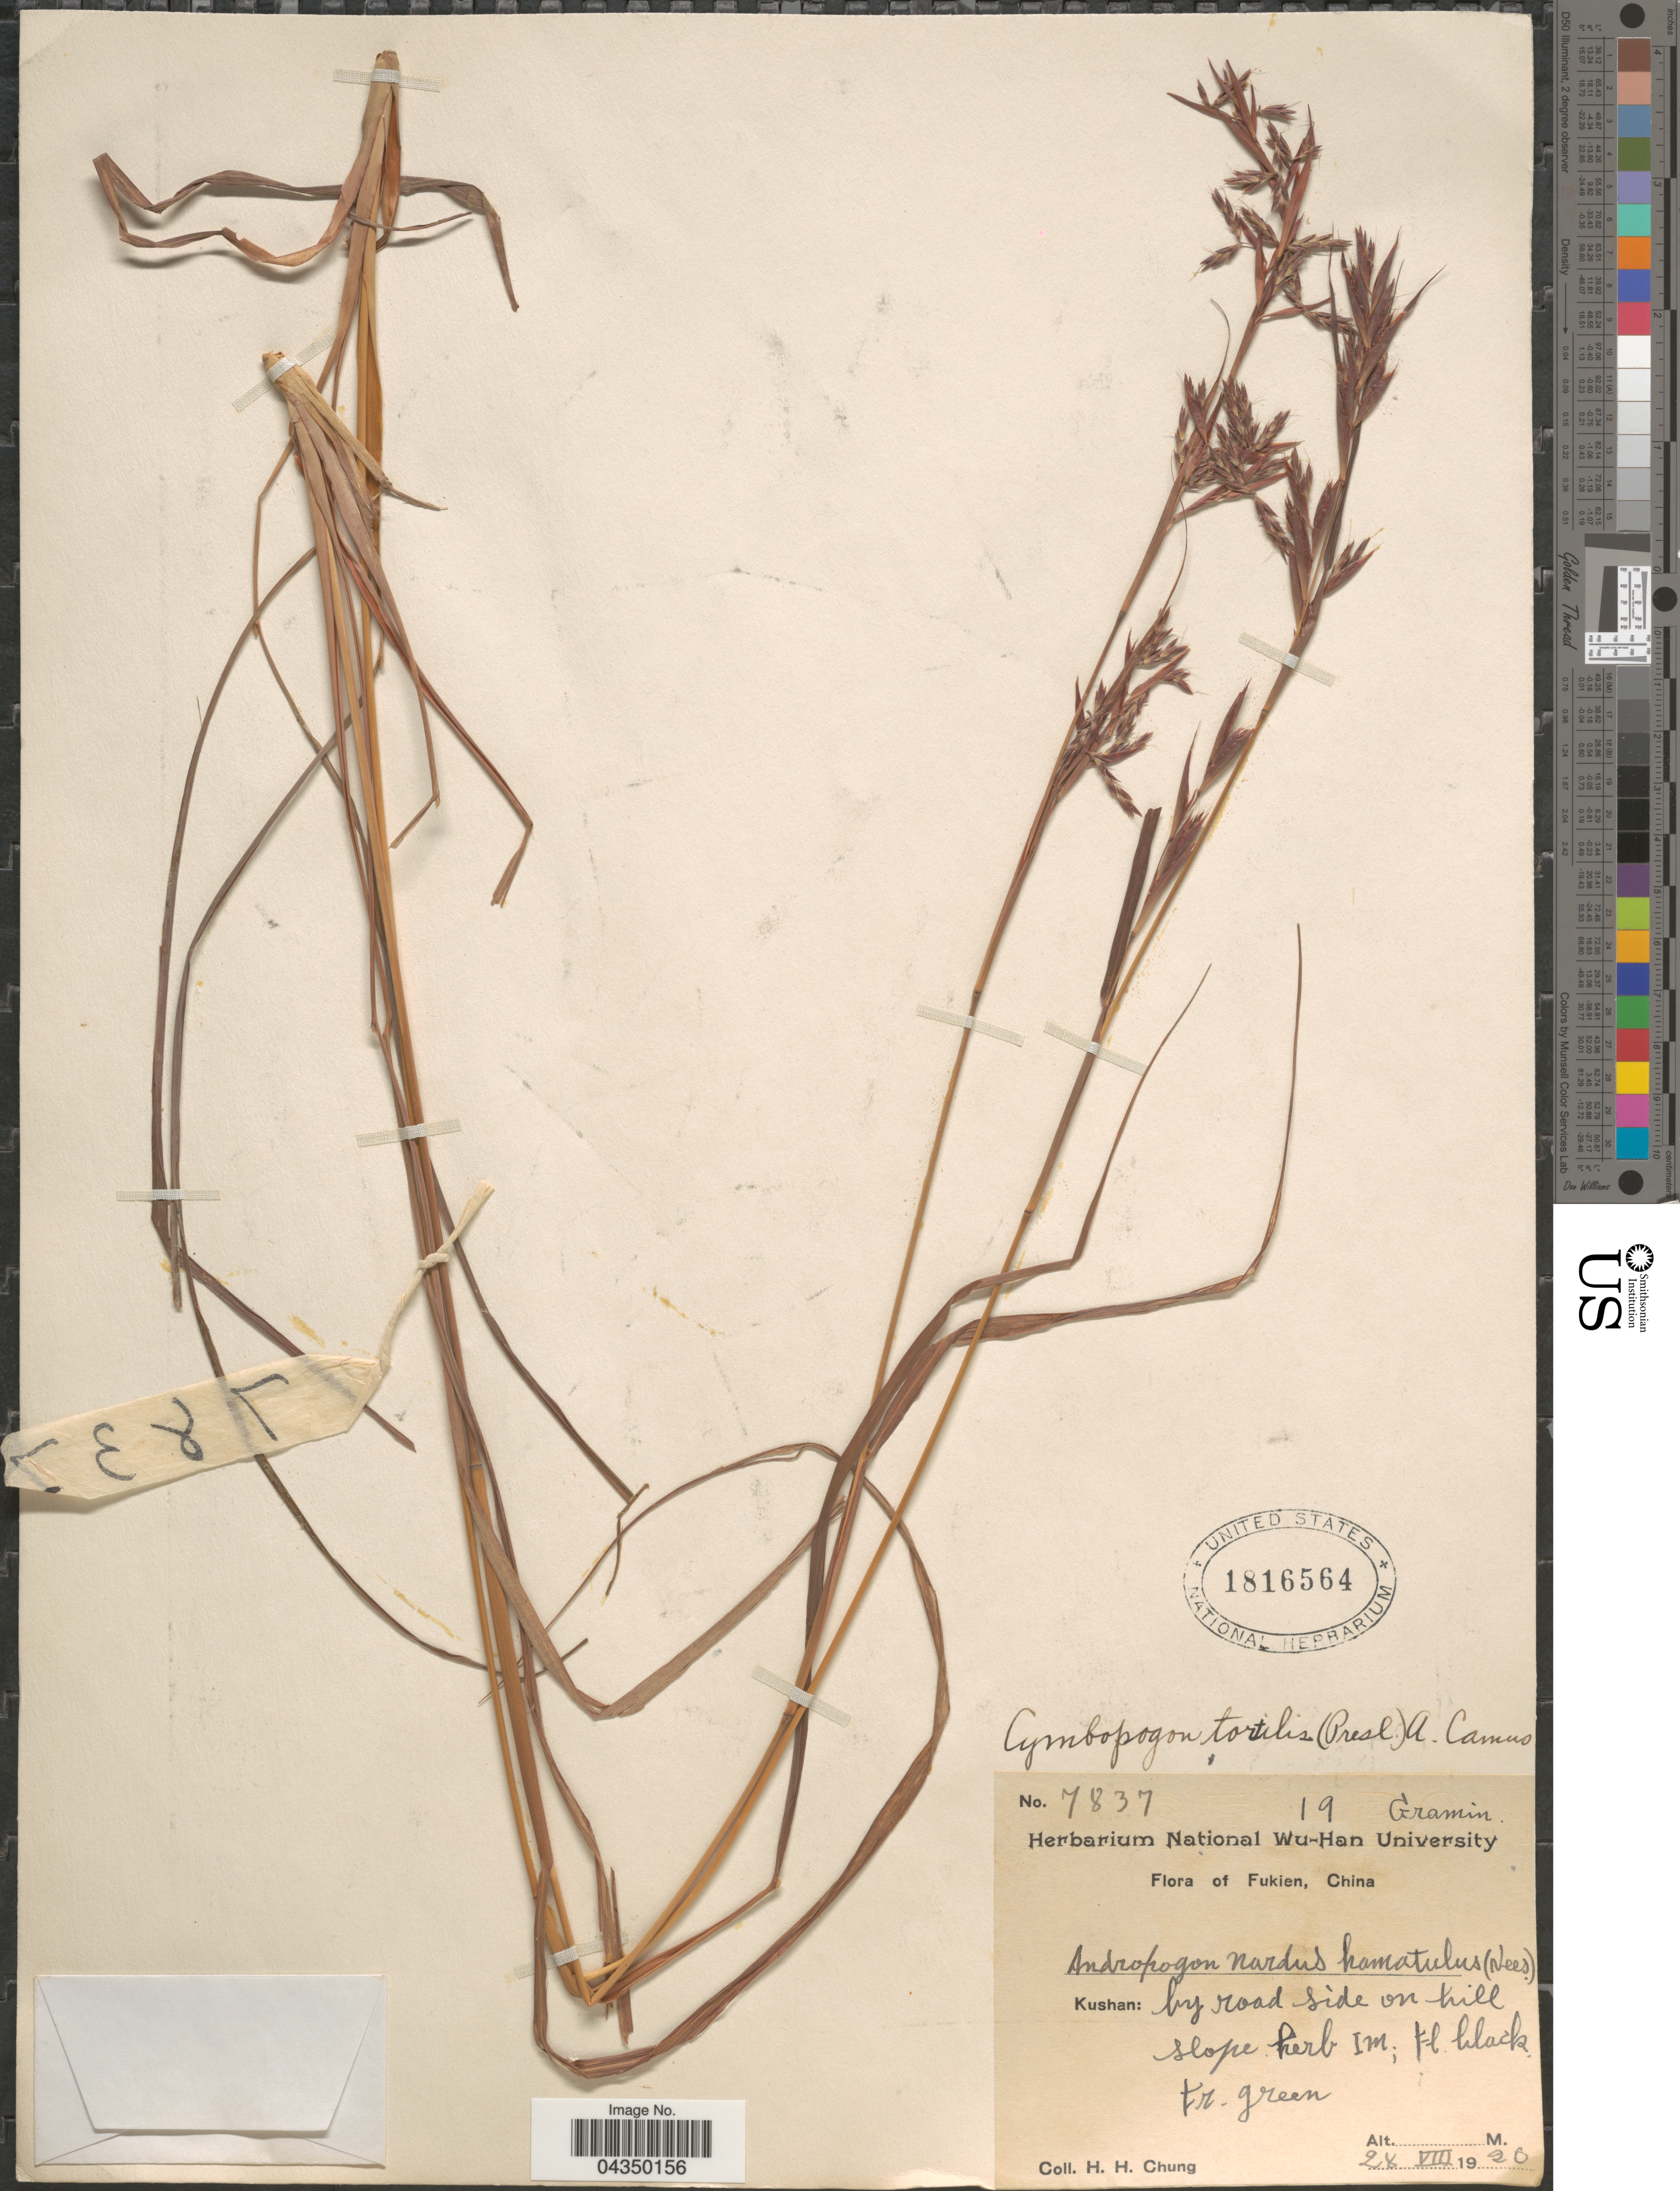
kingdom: Plantae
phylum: Tracheophyta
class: Liliopsida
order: Poales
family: Poaceae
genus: Cymbopogon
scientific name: Cymbopogon tortilis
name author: (J. Presl) A. Camus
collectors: H. Chung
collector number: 7837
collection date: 1920-08-28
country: China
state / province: Fujian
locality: Fukien. Kushan: by road side on hill.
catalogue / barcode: US 1816564